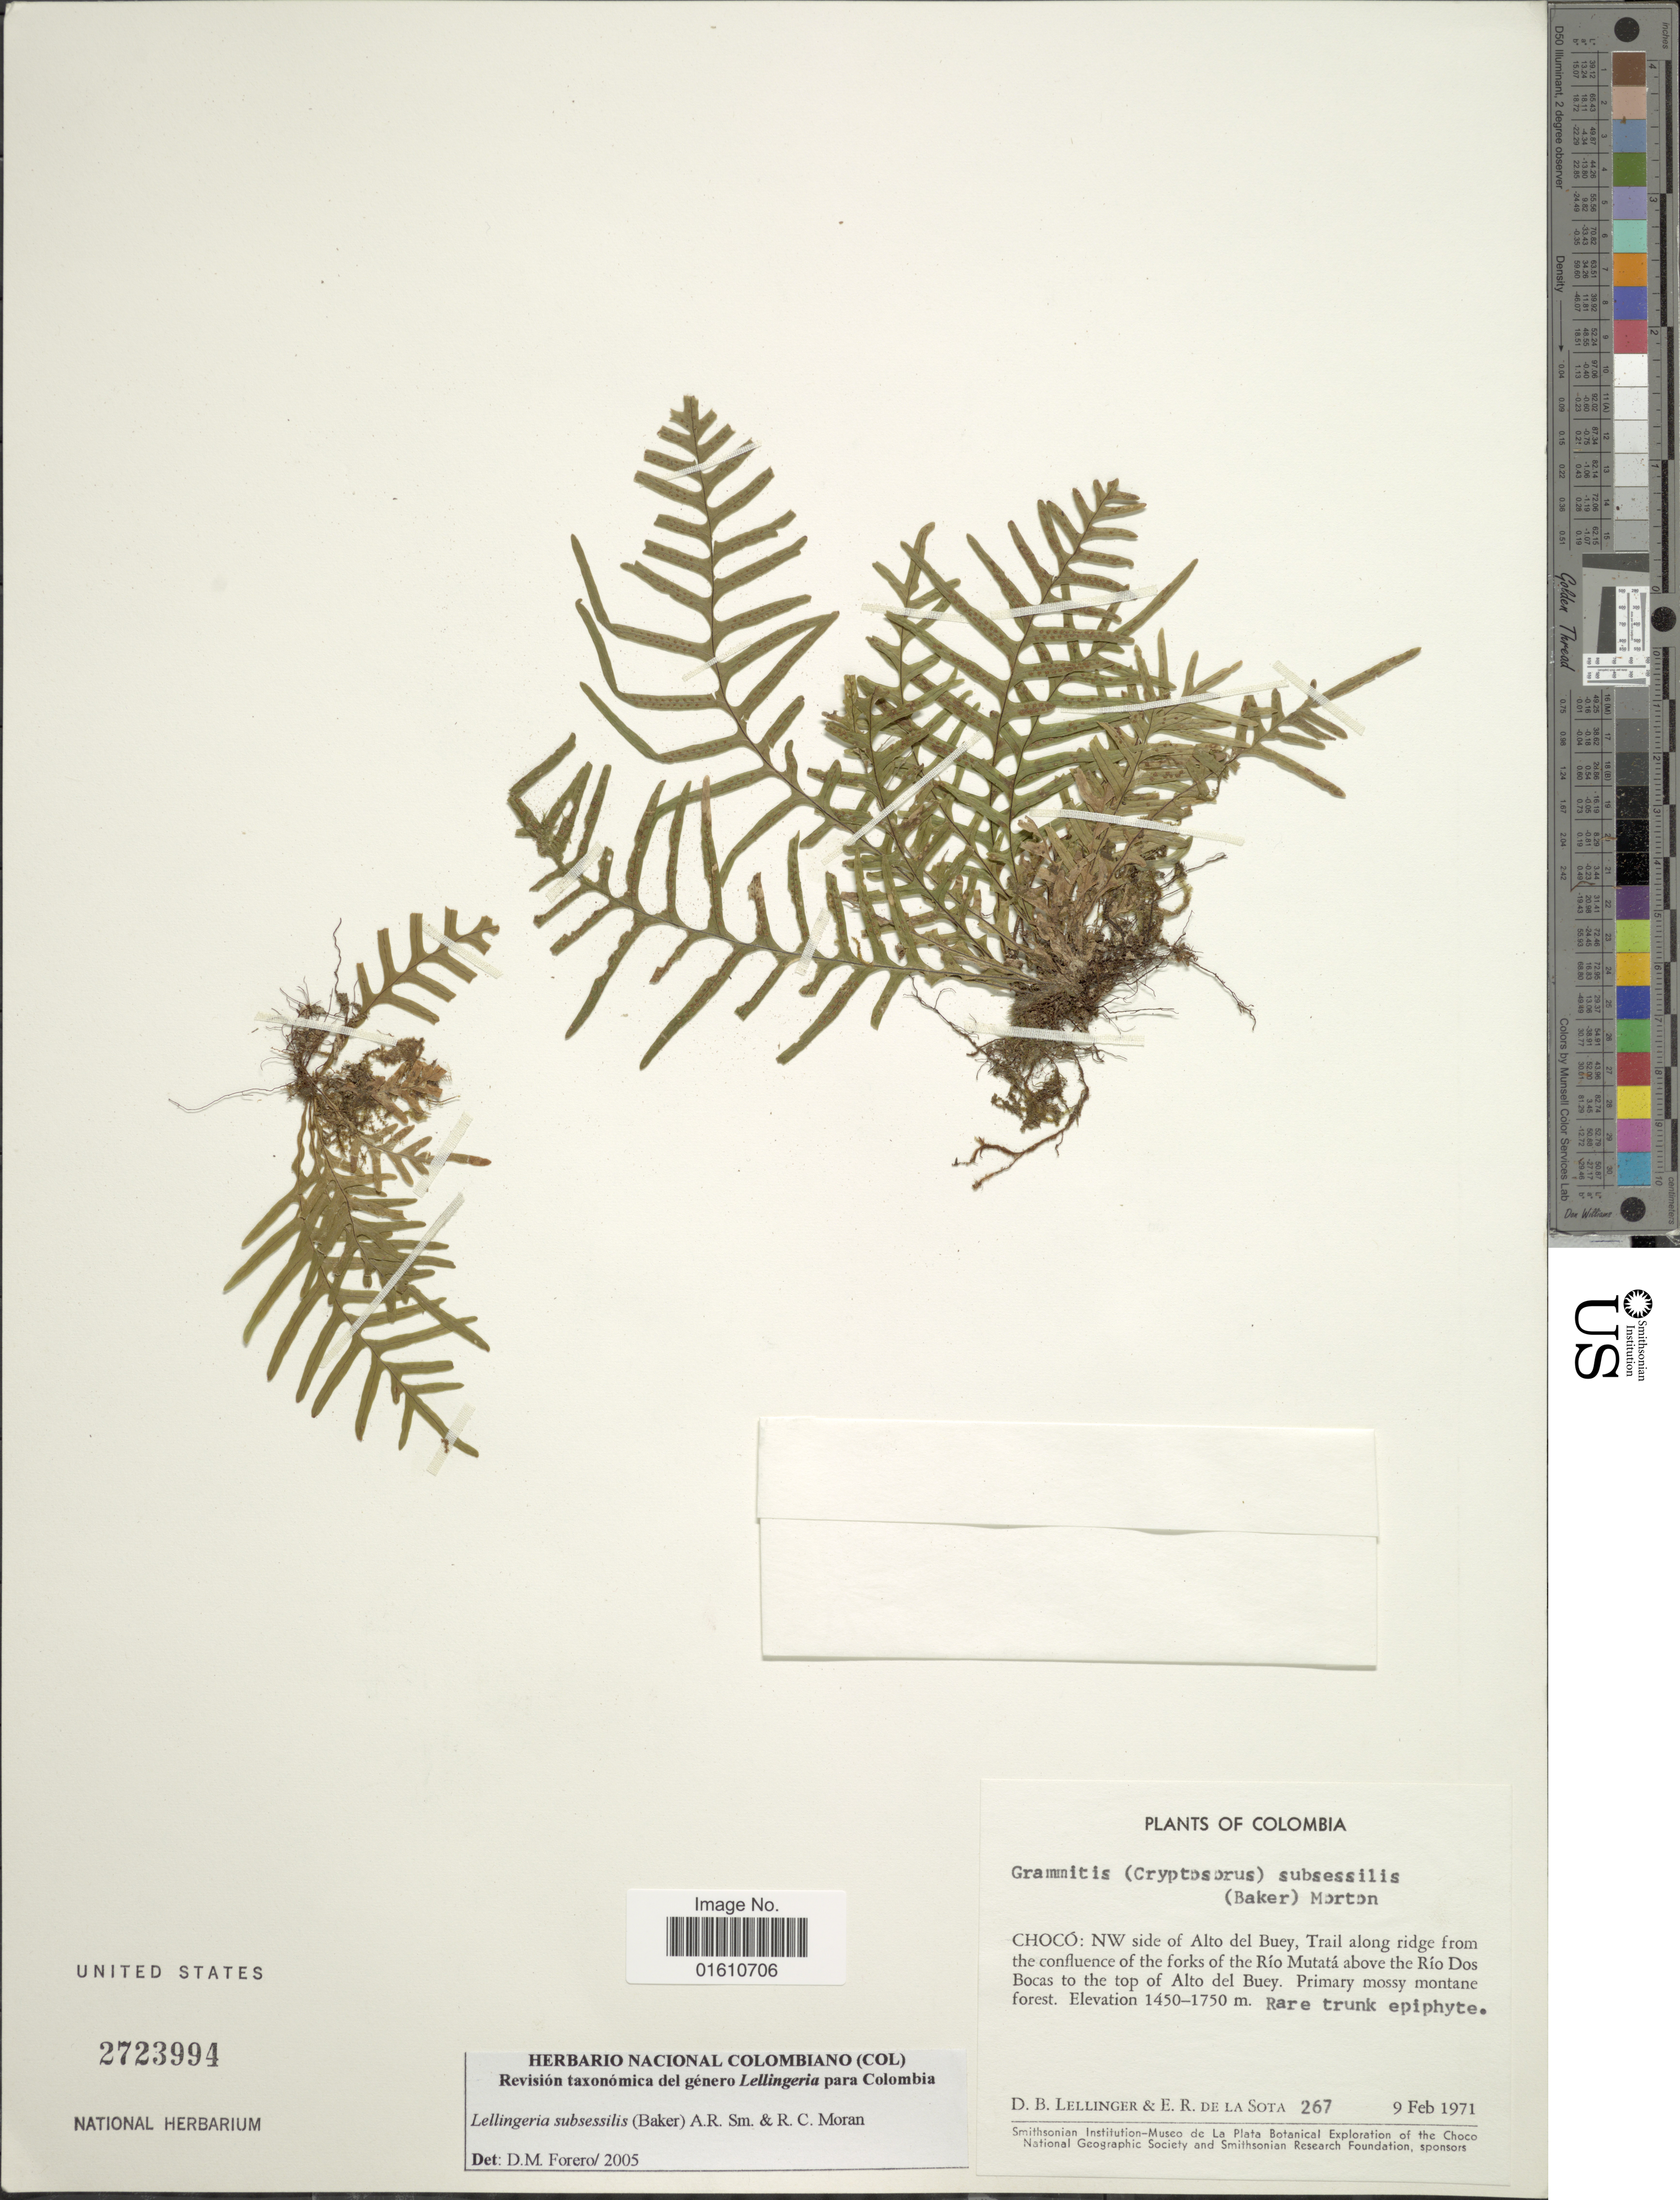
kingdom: Plantae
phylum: Tracheophyta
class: Polypodiopsida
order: Polypodiales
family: Polypodiaceae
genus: Lellingeria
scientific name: Lellingeria subsessilis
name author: (Baker) A.R. Sm. & R.C. Moran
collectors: D. B. Lellinger & E. R. de la Sota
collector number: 267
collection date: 1971-02-09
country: Colombia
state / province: Chocó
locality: Choco: NW side of Alto del Buey, trail along ridge from the confluence of the forks of the Rio Mutata above Rio Dos Bocas toward the top of Alto del Buey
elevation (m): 1450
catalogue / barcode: US 2723994